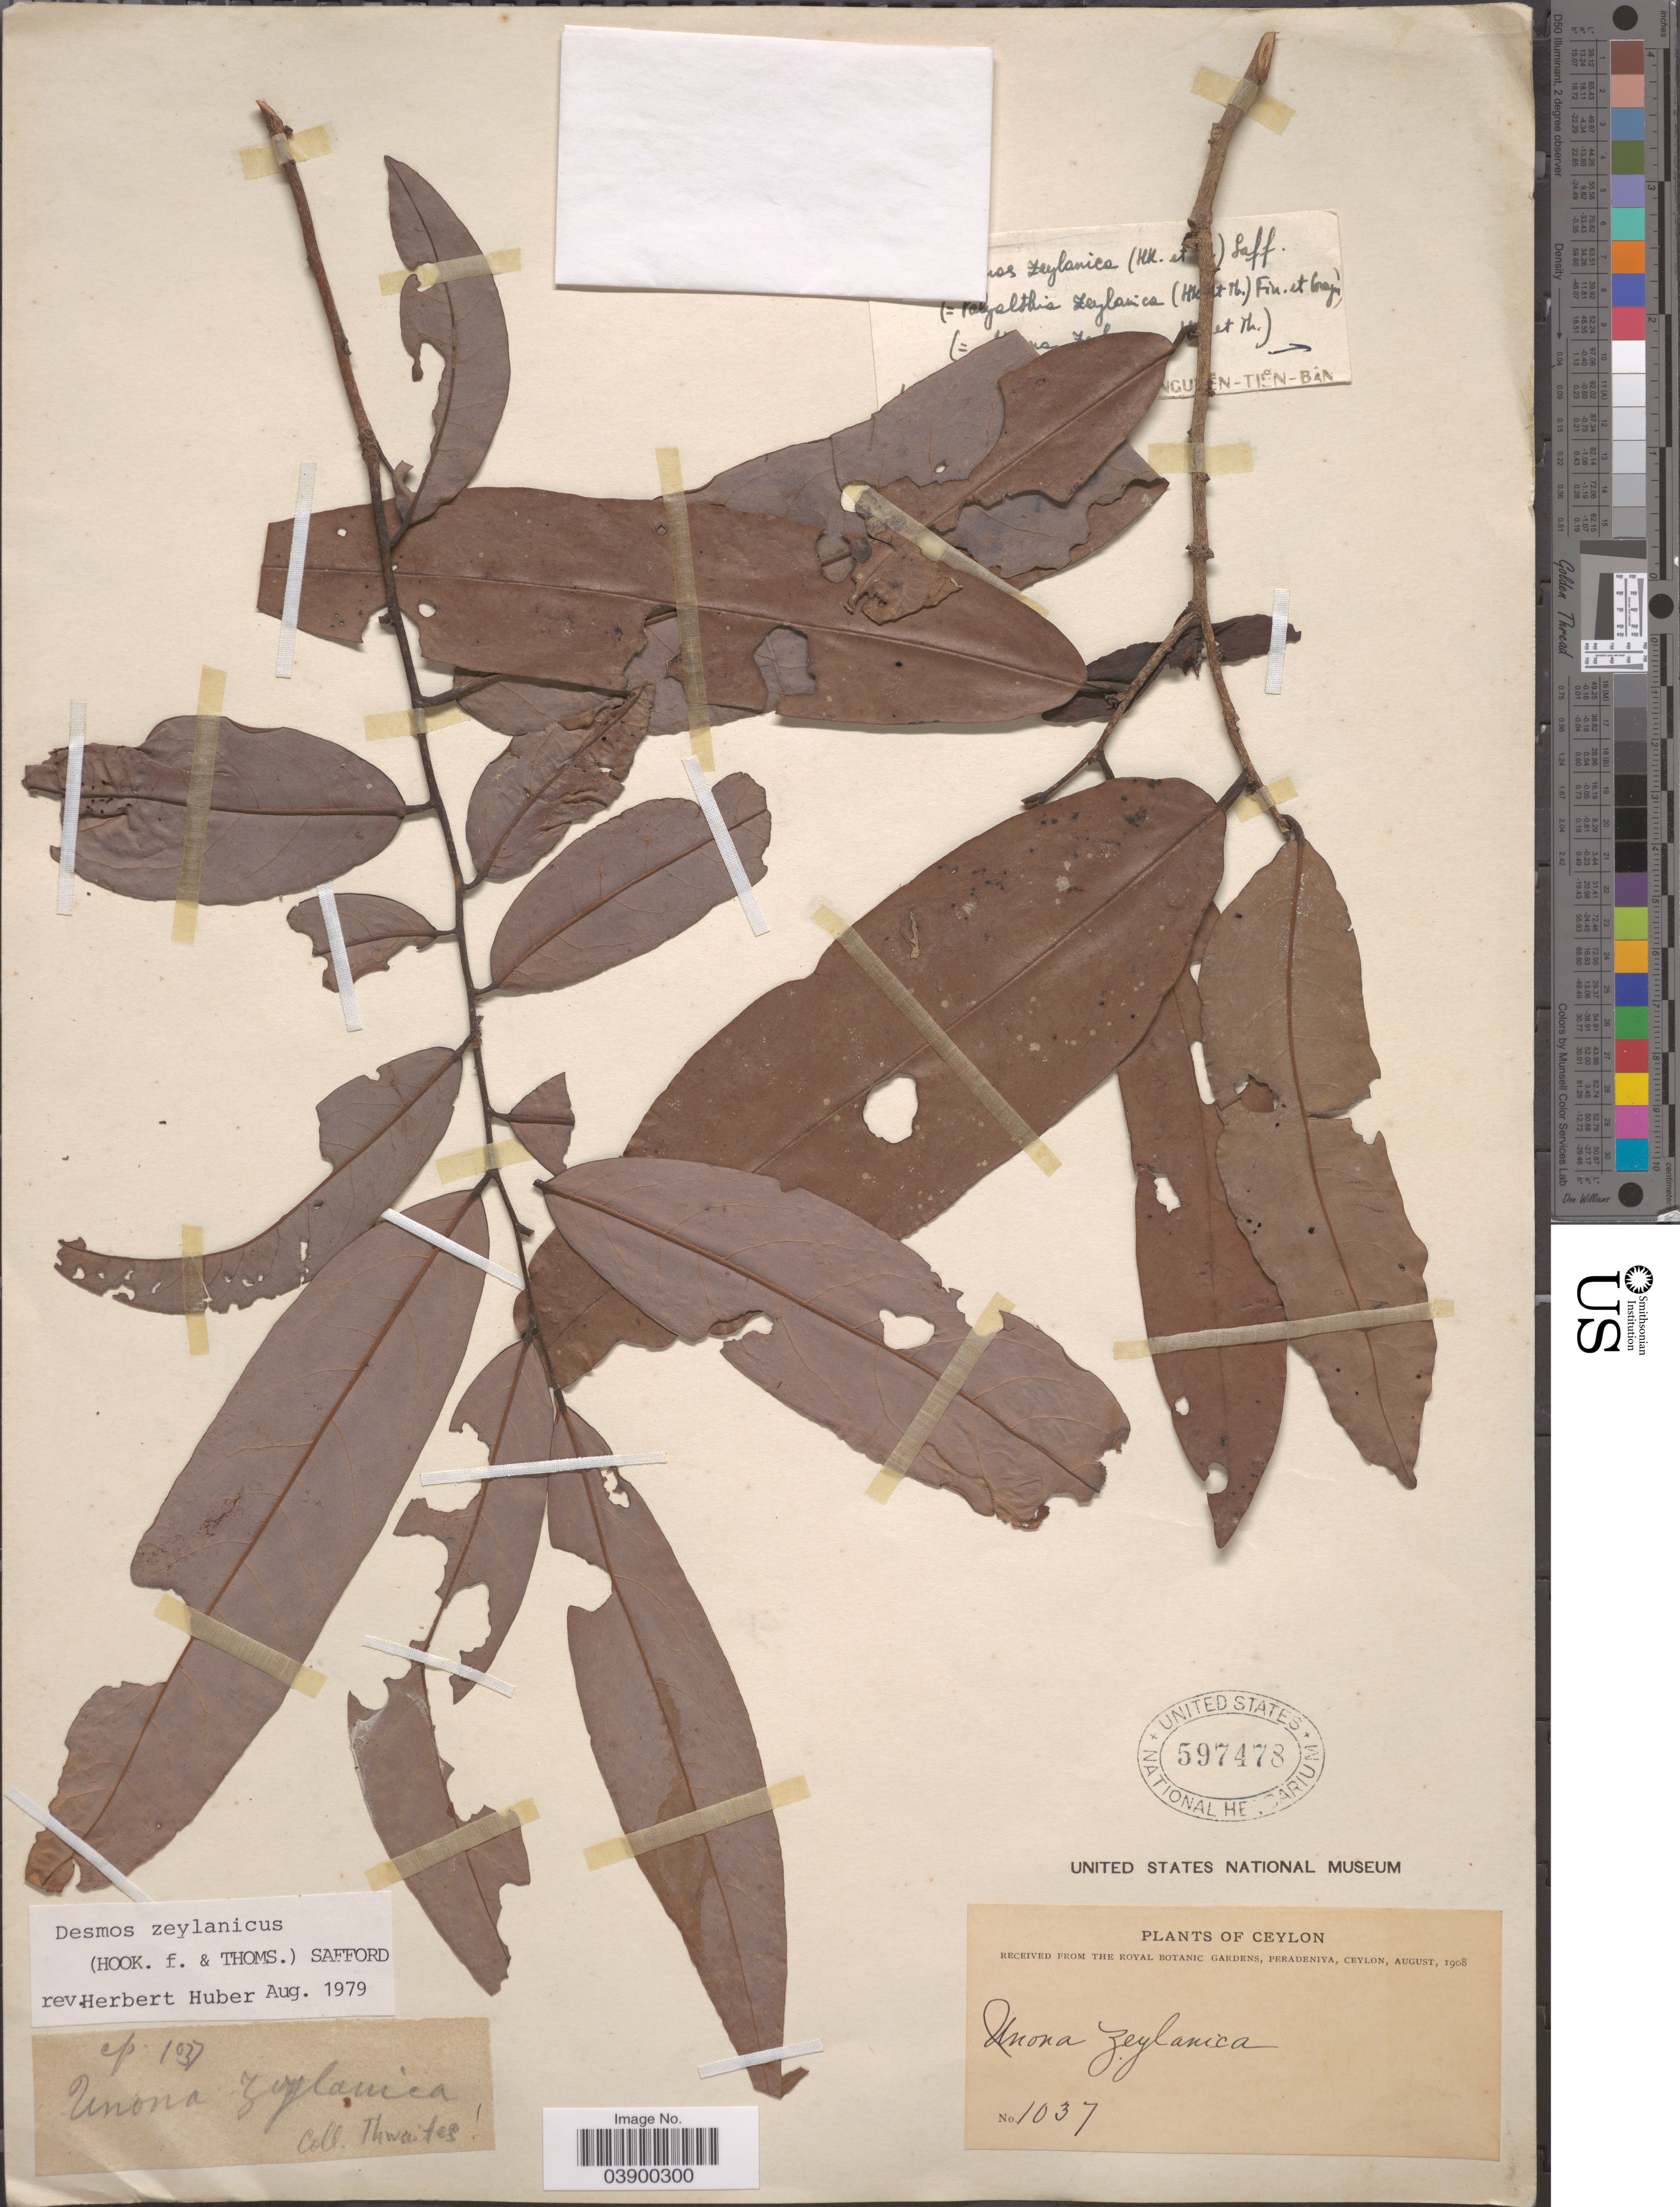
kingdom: Plantae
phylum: Tracheophyta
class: Magnoliopsida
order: Magnoliales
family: Annonaceae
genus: Desmos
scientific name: Desmos zeylanicus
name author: (Hook. f. & Thomson) Saff.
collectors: Thwaites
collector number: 1037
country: Sri Lanka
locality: Ceylon.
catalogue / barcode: US 597478